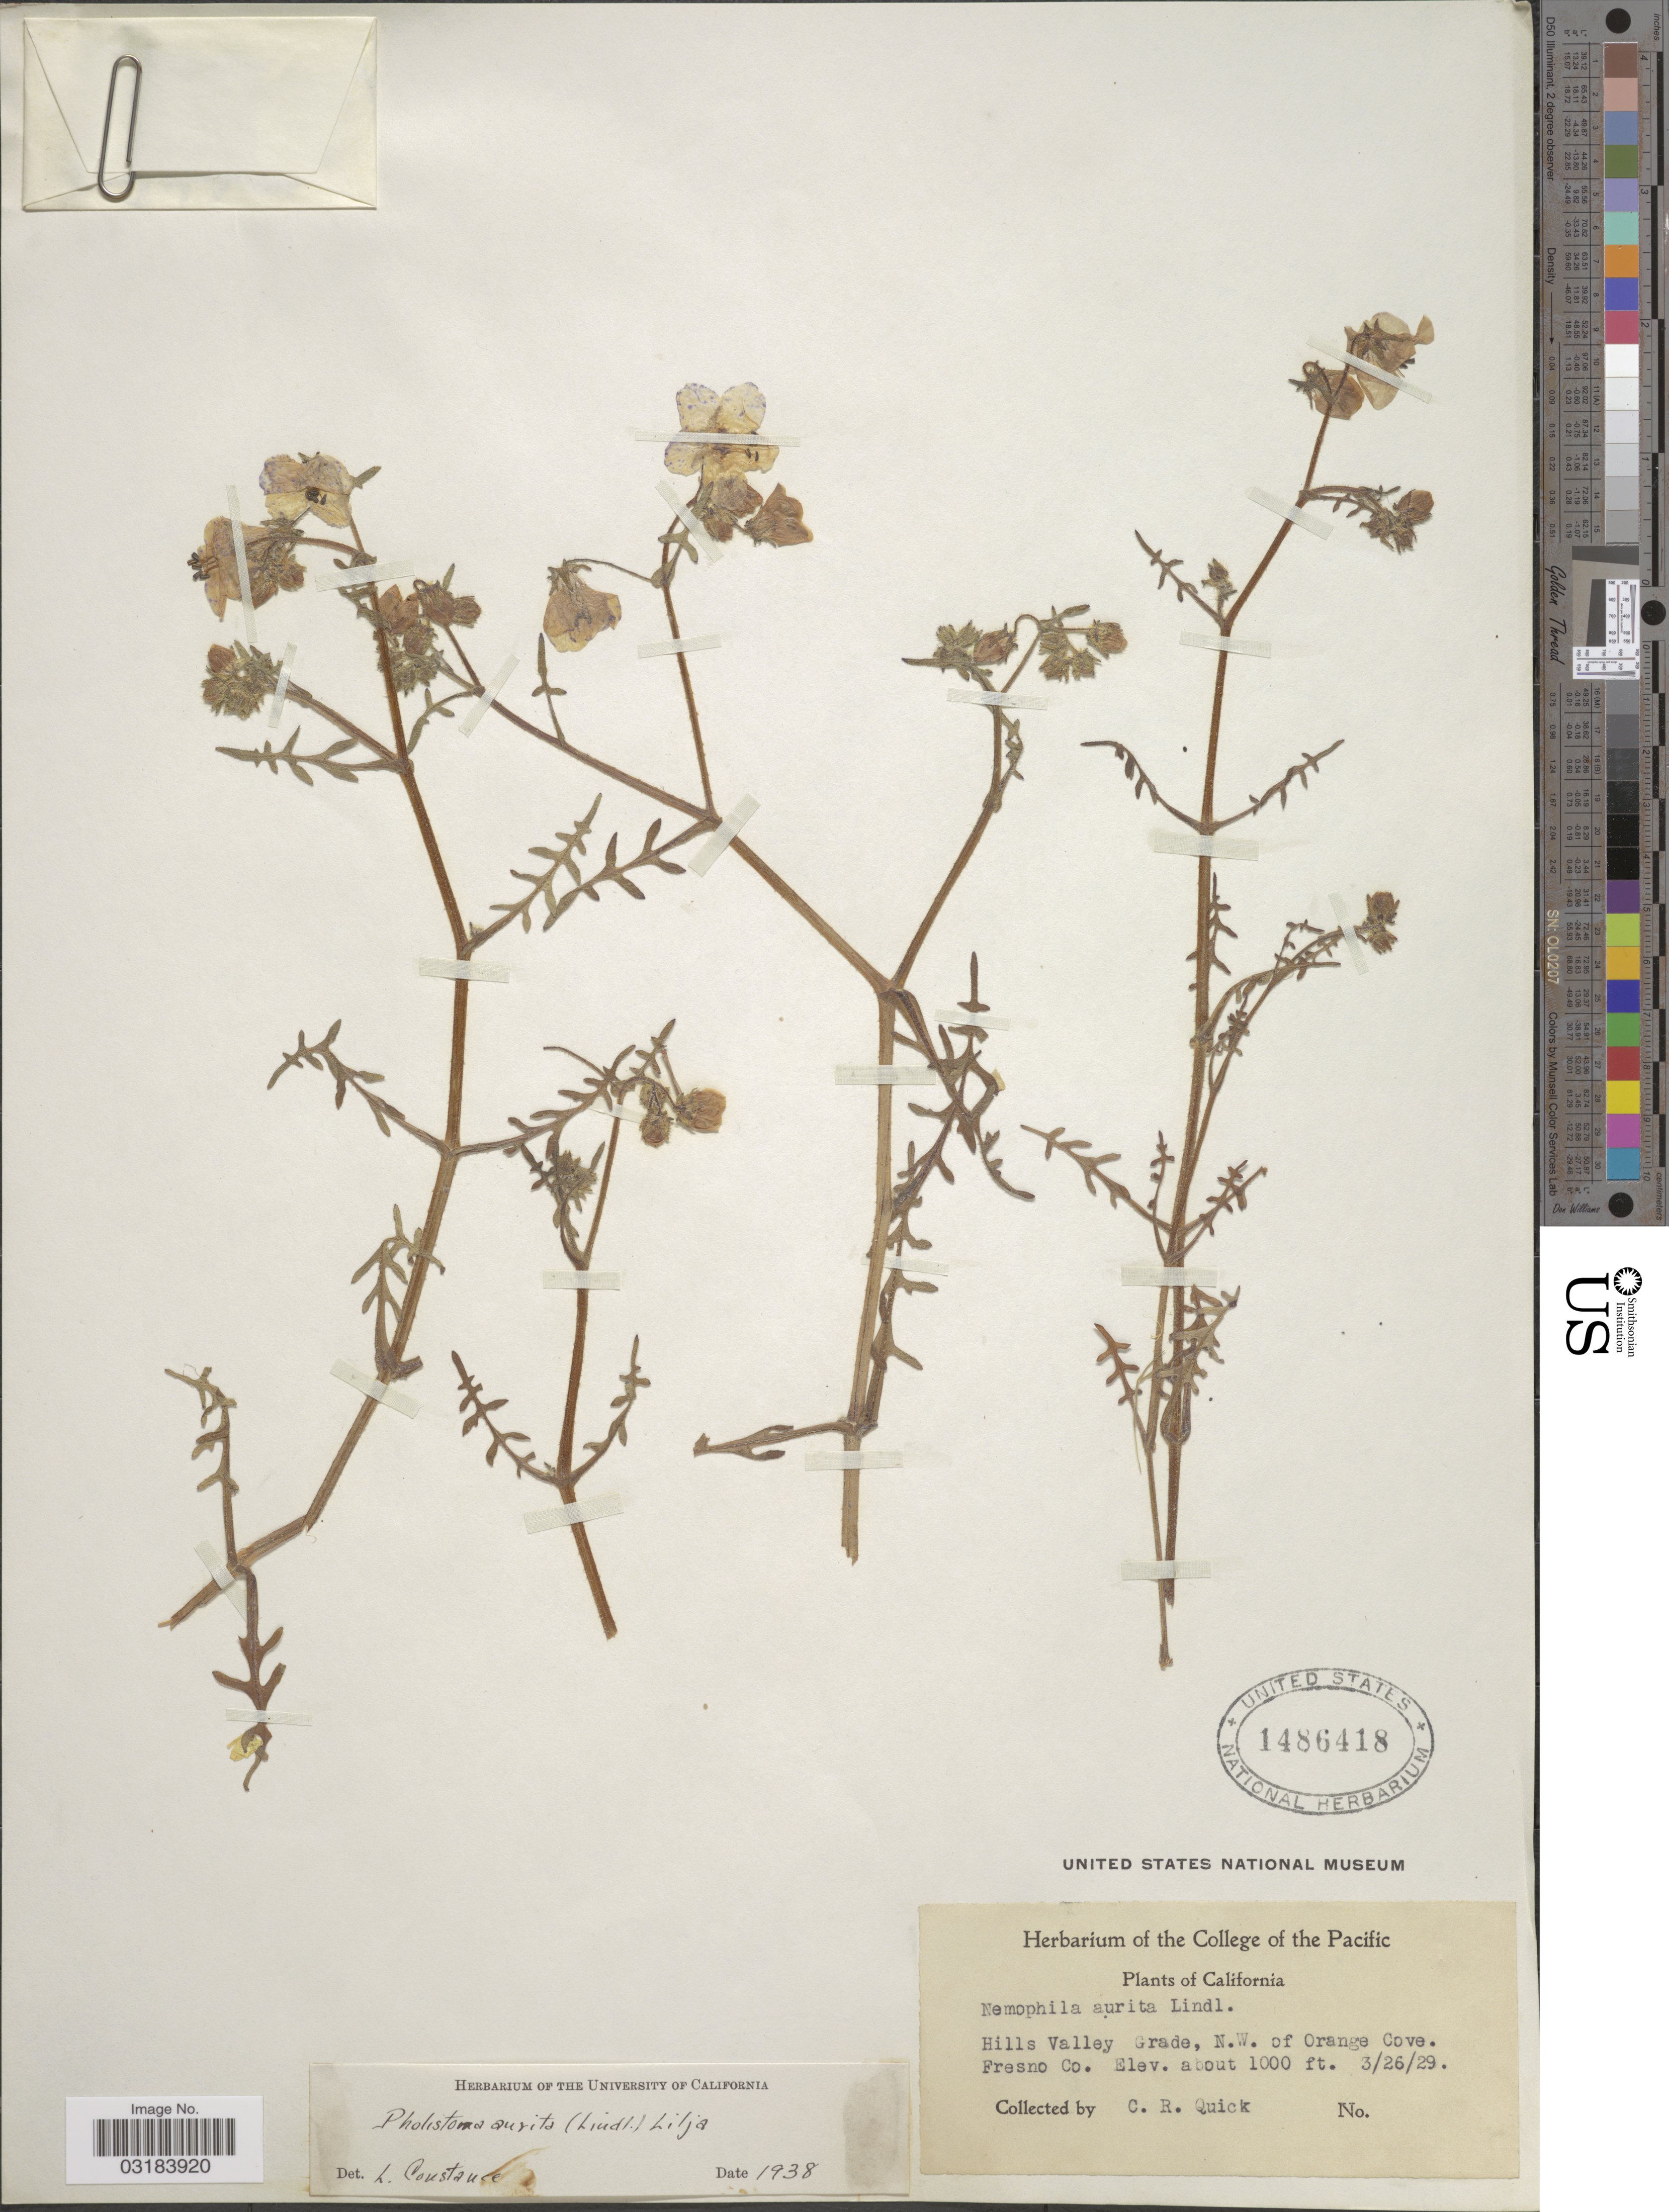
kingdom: Plantae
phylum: Tracheophyta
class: Magnoliopsida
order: Boraginales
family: Hydrophyllaceae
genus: Pholistoma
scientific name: Pholistoma auritum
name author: (Lindl.) Lilja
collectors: C. Quick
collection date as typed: Transcribed d/m/y: 26/3/29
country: United States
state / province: California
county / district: Fresno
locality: Hills Valley Grade, N.W. of Orange Cove. Fresno Co.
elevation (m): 305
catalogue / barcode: US 1486418